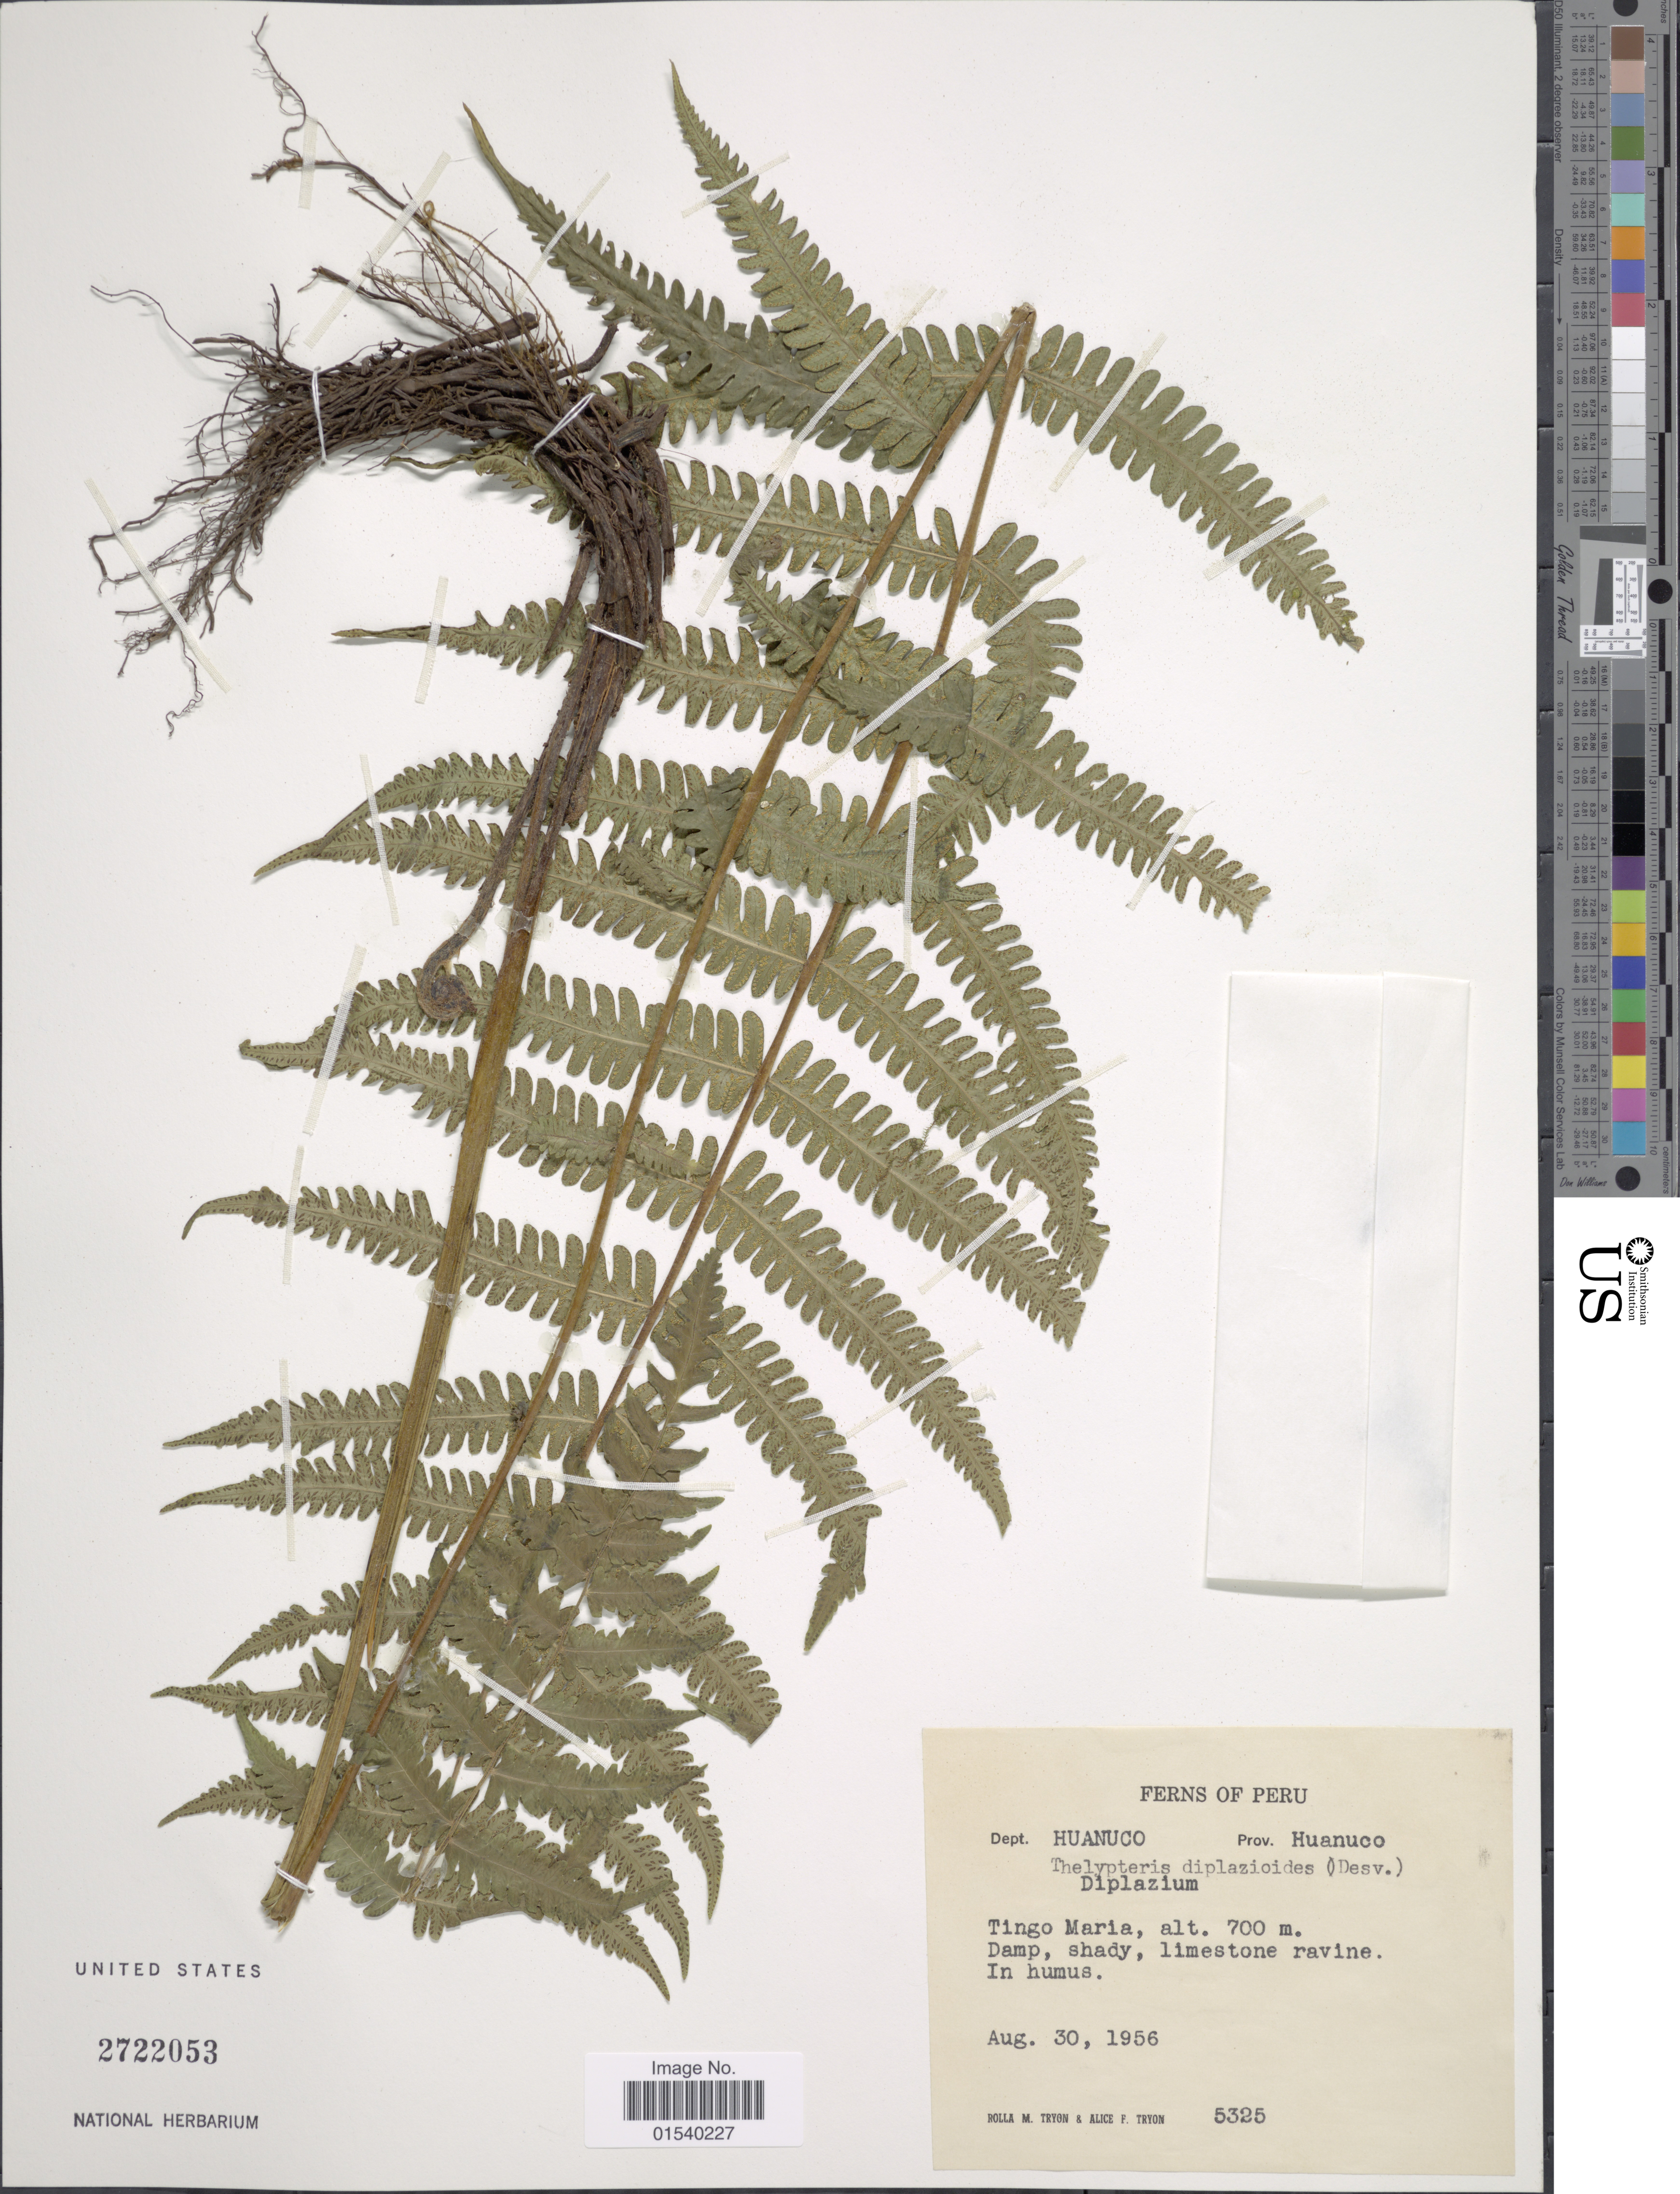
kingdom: Plantae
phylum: Tracheophyta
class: Polypodiopsida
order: Polypodiales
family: Thelypteridaceae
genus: Amauropelta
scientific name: Amauropelta linkiana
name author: (C. Presl) Pic. Serm.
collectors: R. M. Tryon & A. F. Tryon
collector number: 5325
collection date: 1956-08-30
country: Peru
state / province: Huánuco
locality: Dept. Huanuco, Tingo Maria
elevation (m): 700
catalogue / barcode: US 2722053